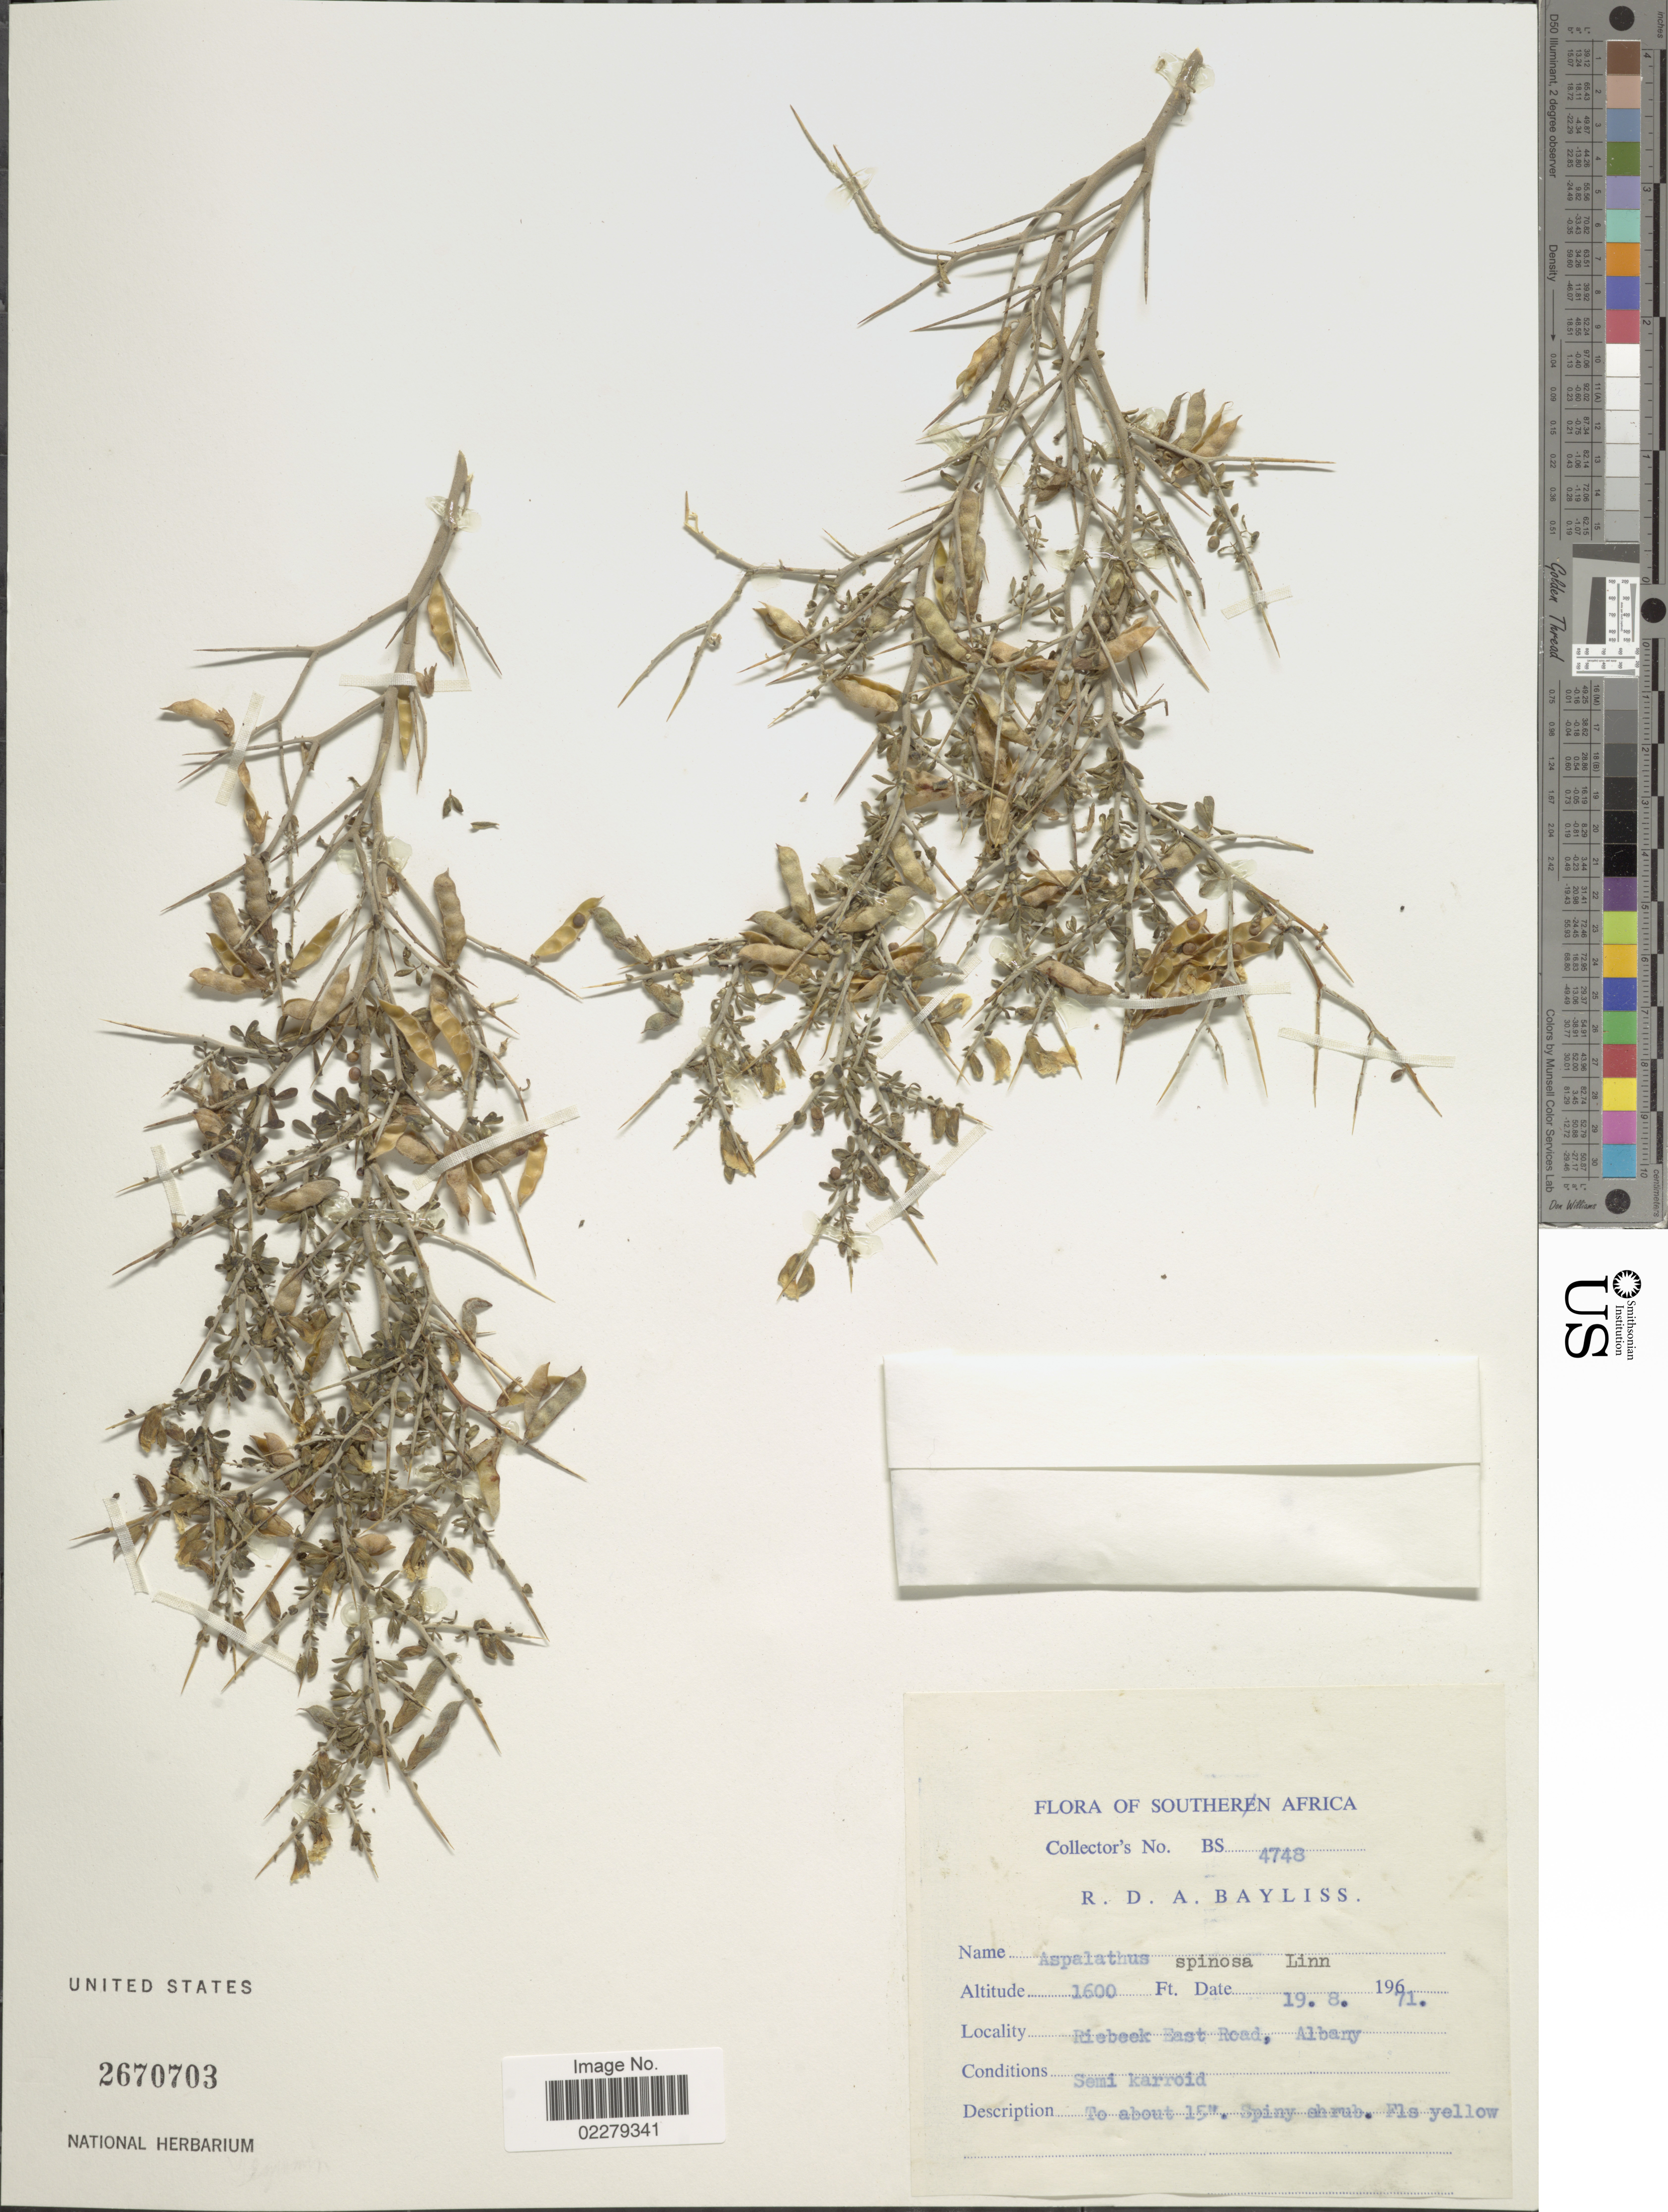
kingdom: Plantae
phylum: Tracheophyta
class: Magnoliopsida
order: Fabales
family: Fabaceae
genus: Aspalathus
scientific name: Aspalathus spinosa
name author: L.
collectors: R. Bayliss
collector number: BS4748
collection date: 1971-08-19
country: South Africa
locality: Southern Africa, Riebeek East Road, Albany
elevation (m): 488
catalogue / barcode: US 2670703